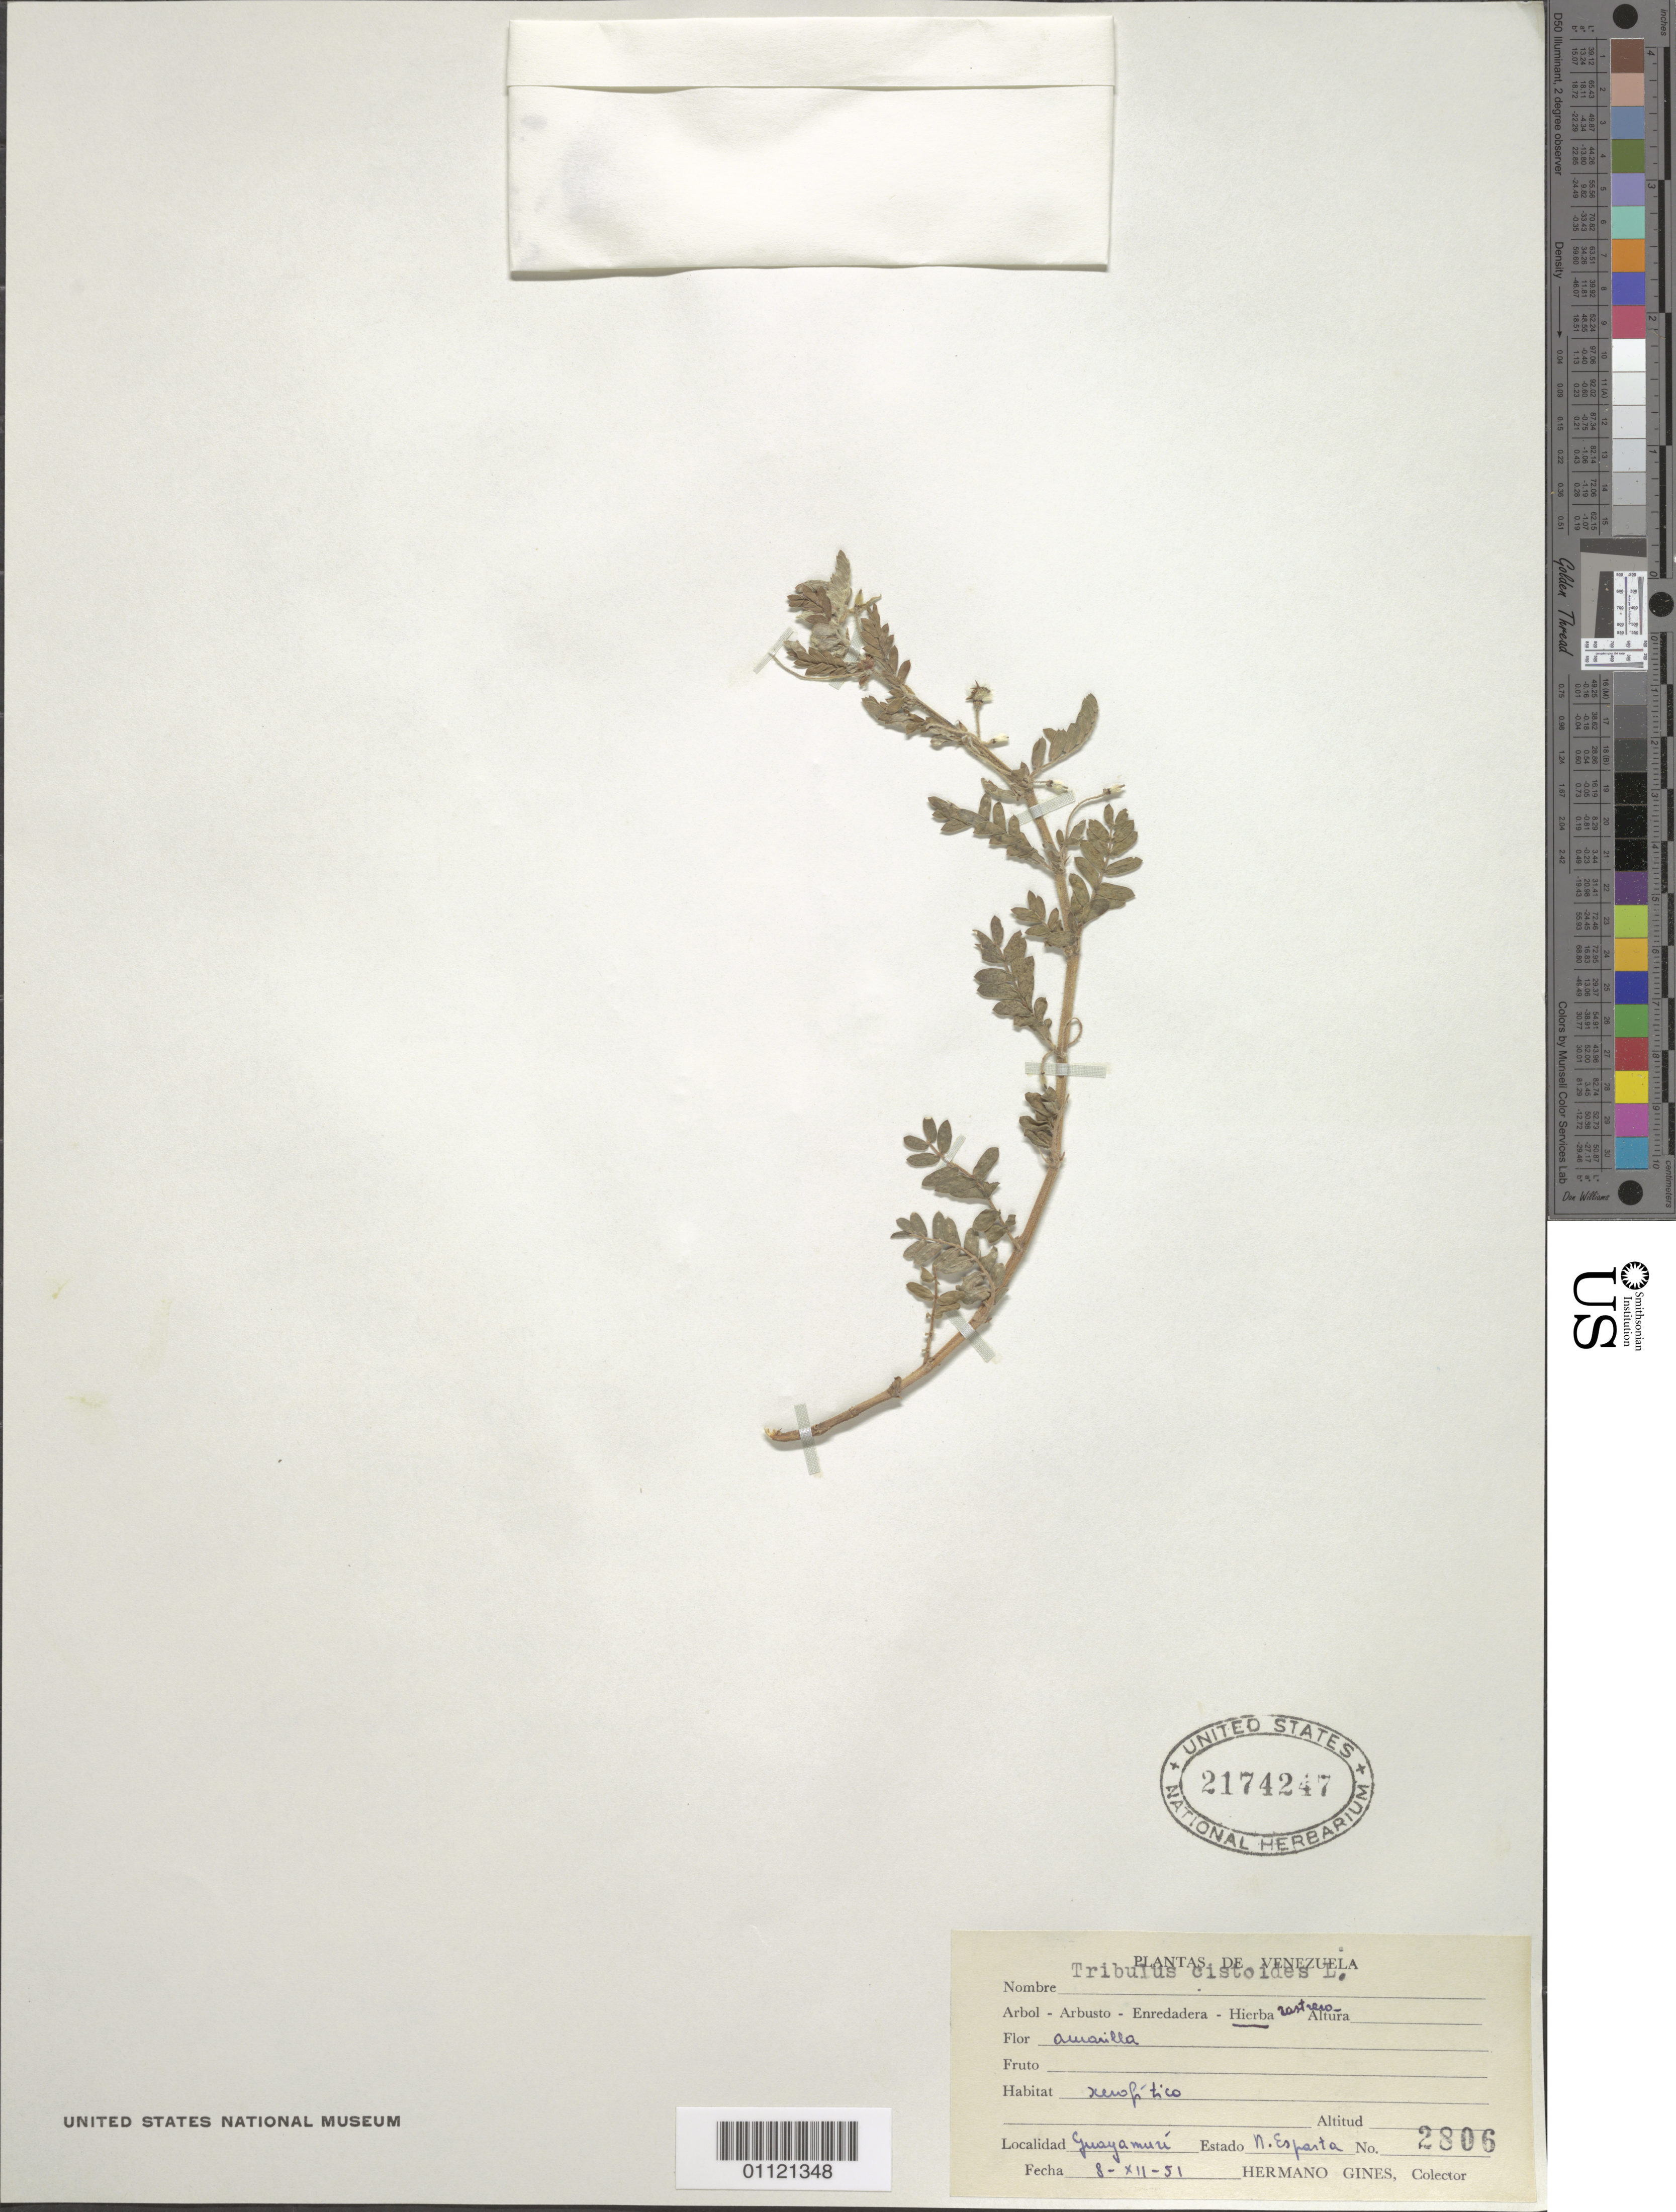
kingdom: Plantae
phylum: Tracheophyta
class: Magnoliopsida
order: Zygophyllales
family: Zygophyllaceae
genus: Tribulus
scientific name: Tribulus cistoides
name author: L.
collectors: Bro. Gines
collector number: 2806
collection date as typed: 08 Dec 1951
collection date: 1951-12-08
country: Venezuela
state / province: Nueva Esparta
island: Margarita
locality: Guayamurí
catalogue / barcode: US 2174247